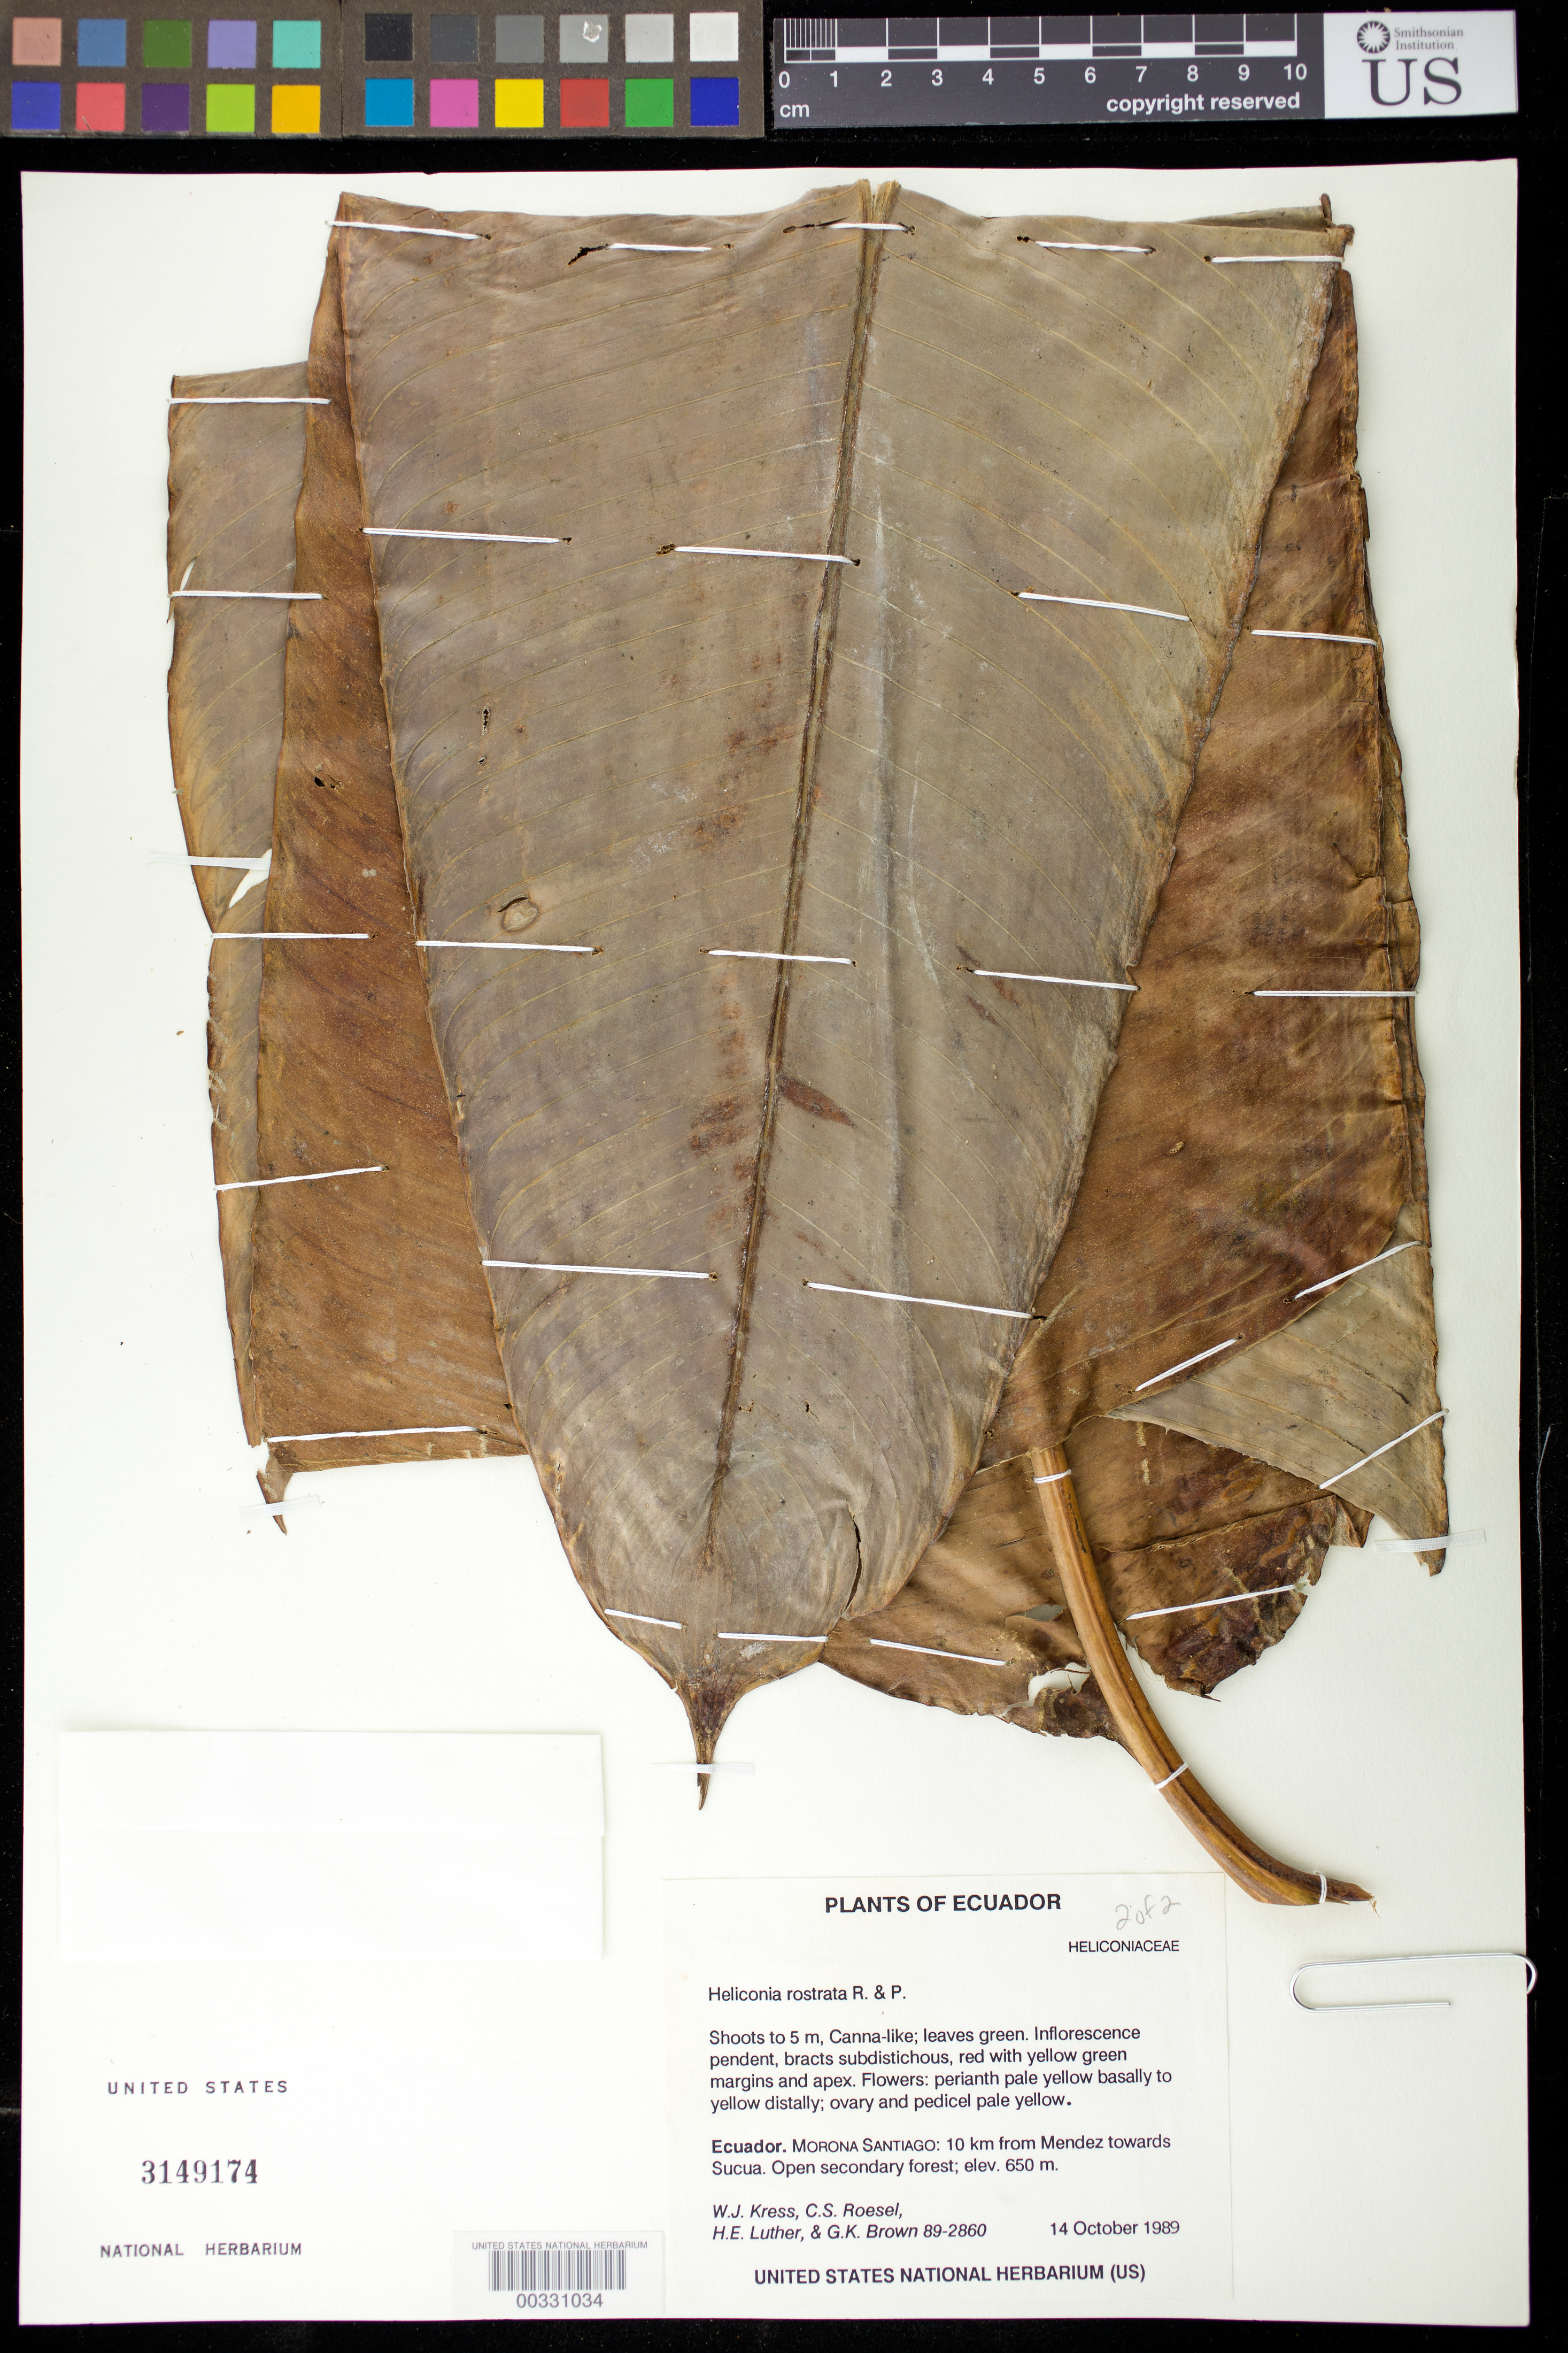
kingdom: Plantae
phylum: Tracheophyta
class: Liliopsida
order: Zingiberales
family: Heliconiaceae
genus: Heliconia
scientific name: Heliconia rostrata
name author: Ruiz & Pav.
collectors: W. J. Kress, C. S. Roesel, Harry E. Luther & G. K. Brown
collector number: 89-2860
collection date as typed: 14 Oct 1989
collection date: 1989-10-14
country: Ecuador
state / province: Morona-Santiago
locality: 10 km from mendez towards sucua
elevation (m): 650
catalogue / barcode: US 3149174